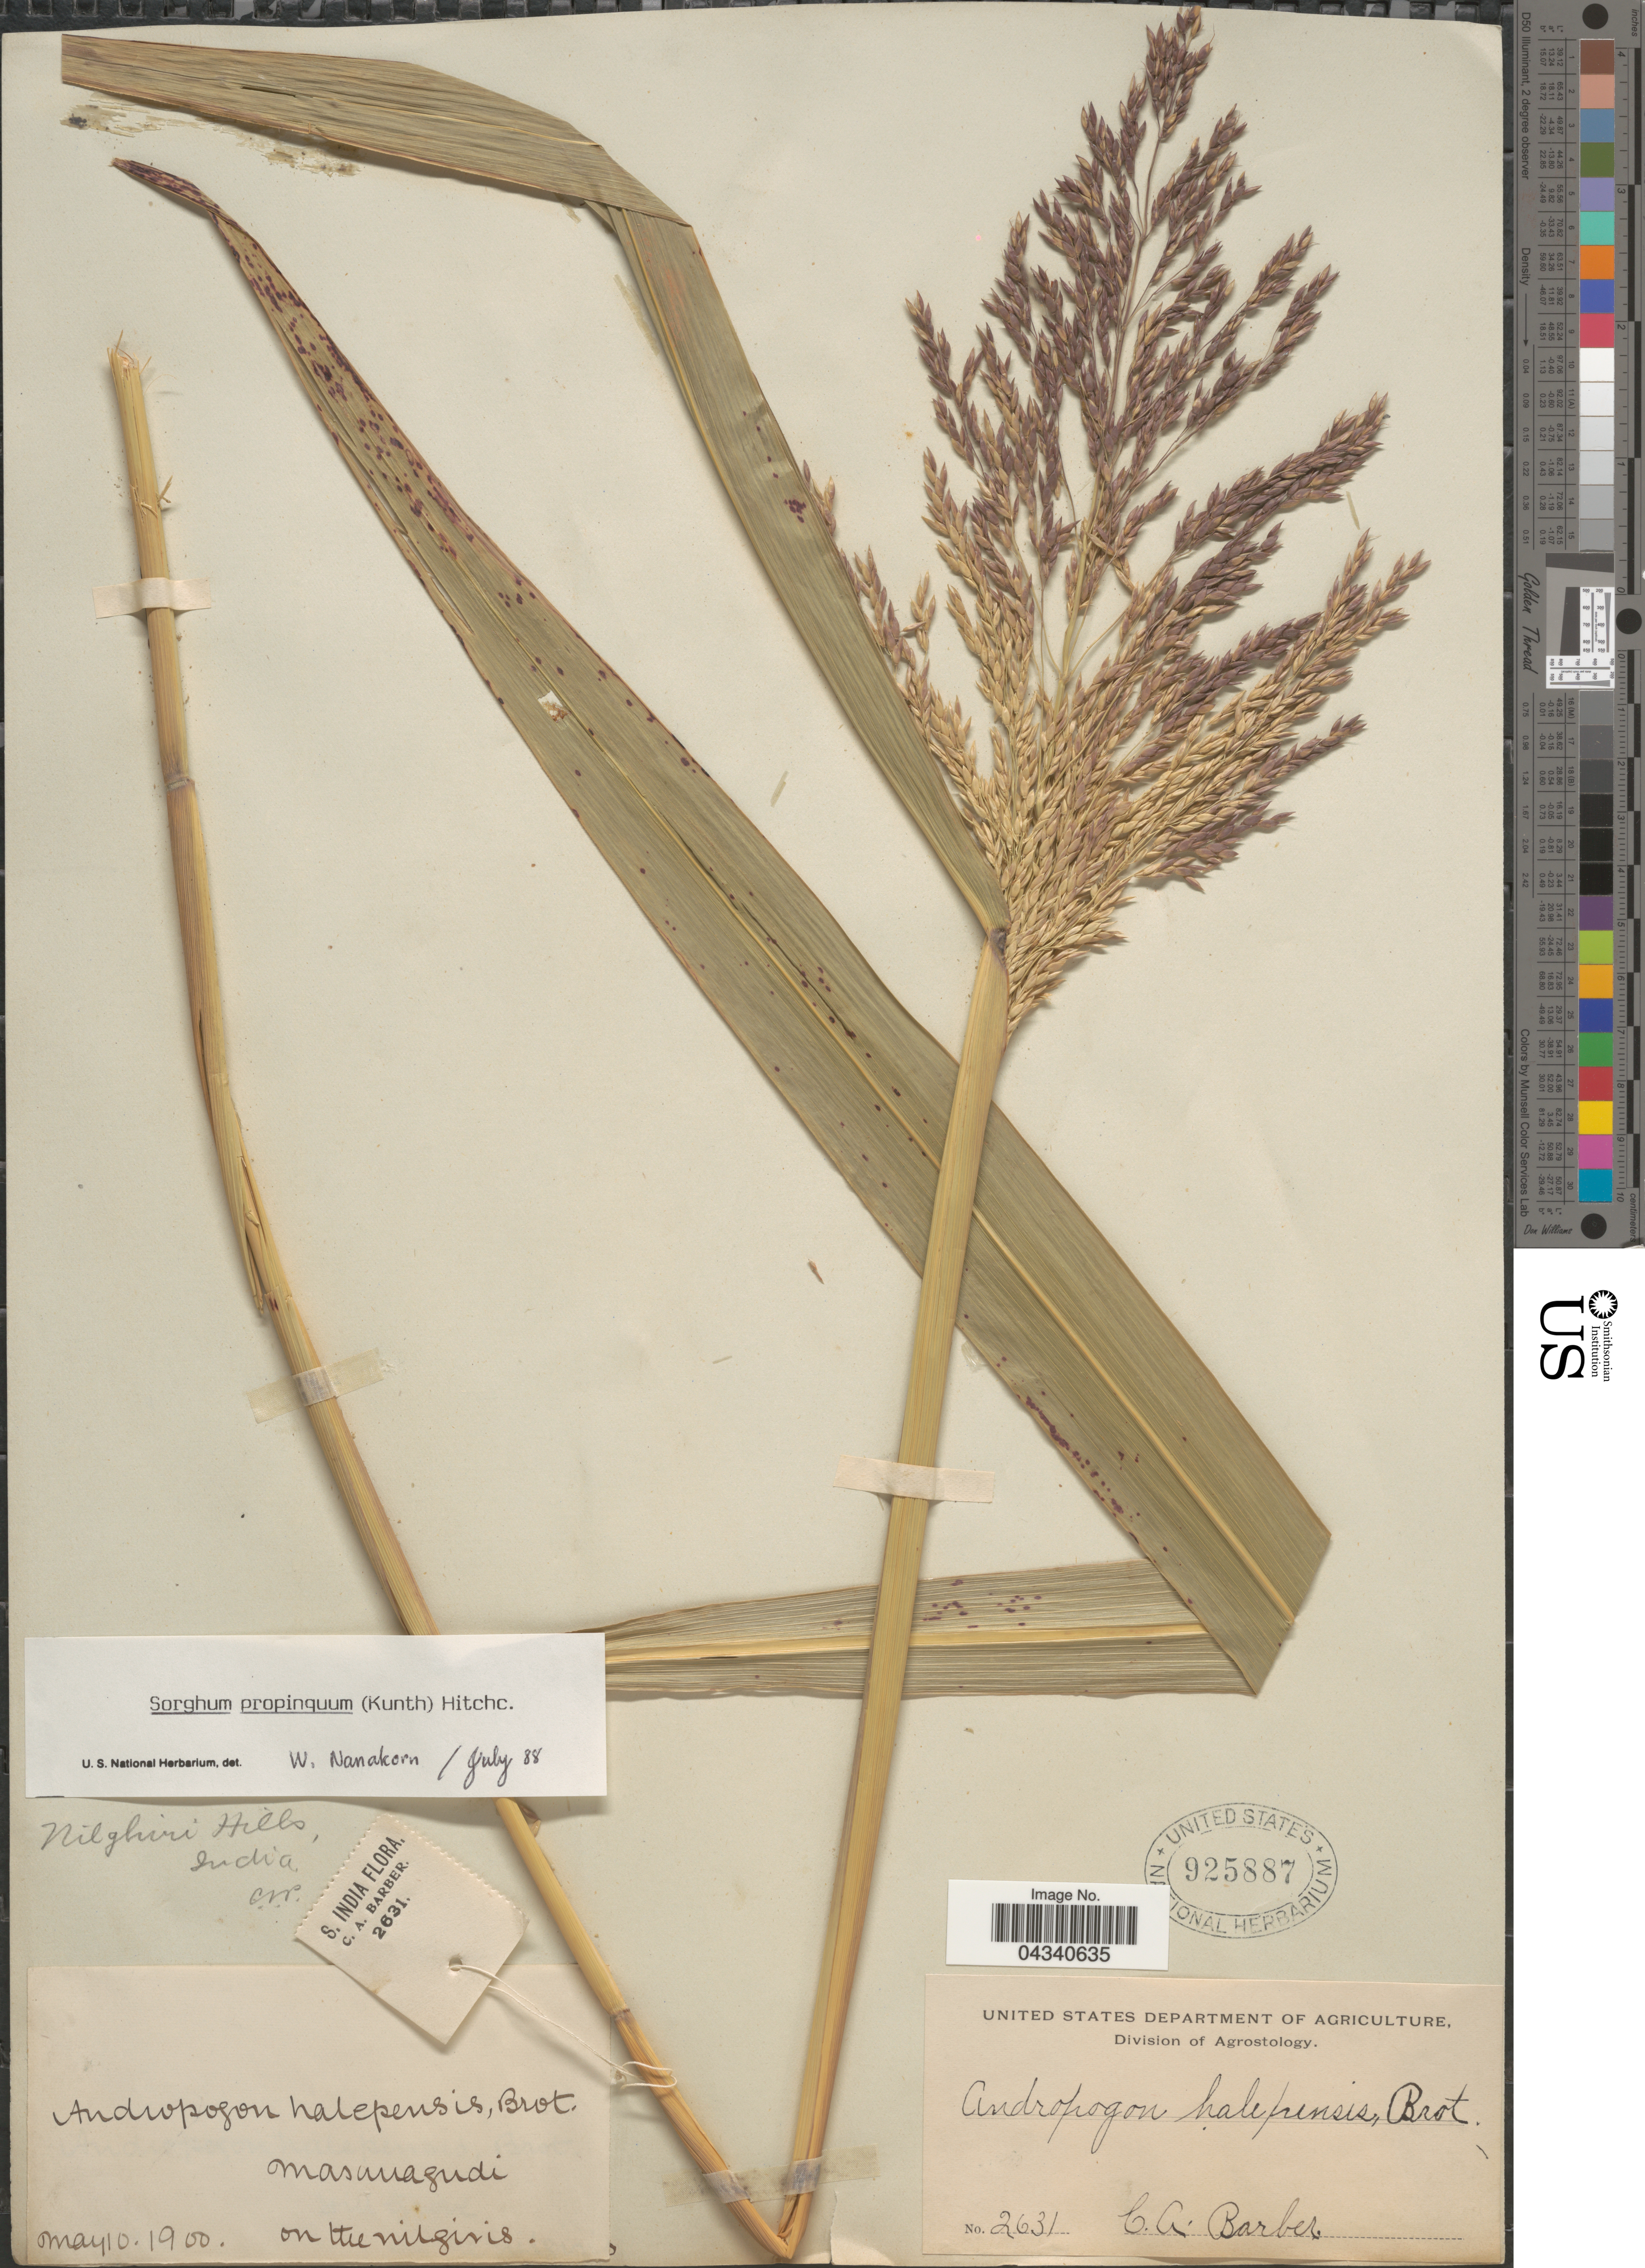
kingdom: Plantae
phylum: Tracheophyta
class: Liliopsida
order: Poales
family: Poaceae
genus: Sorghum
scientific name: Sorghum propinquum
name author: (Kunth) Hitchc.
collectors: C. Barber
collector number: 2631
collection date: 1900-05-10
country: India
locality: S. India. Nilghiri Hills. Masanagudi on the Nilgiris.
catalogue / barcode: US 925887